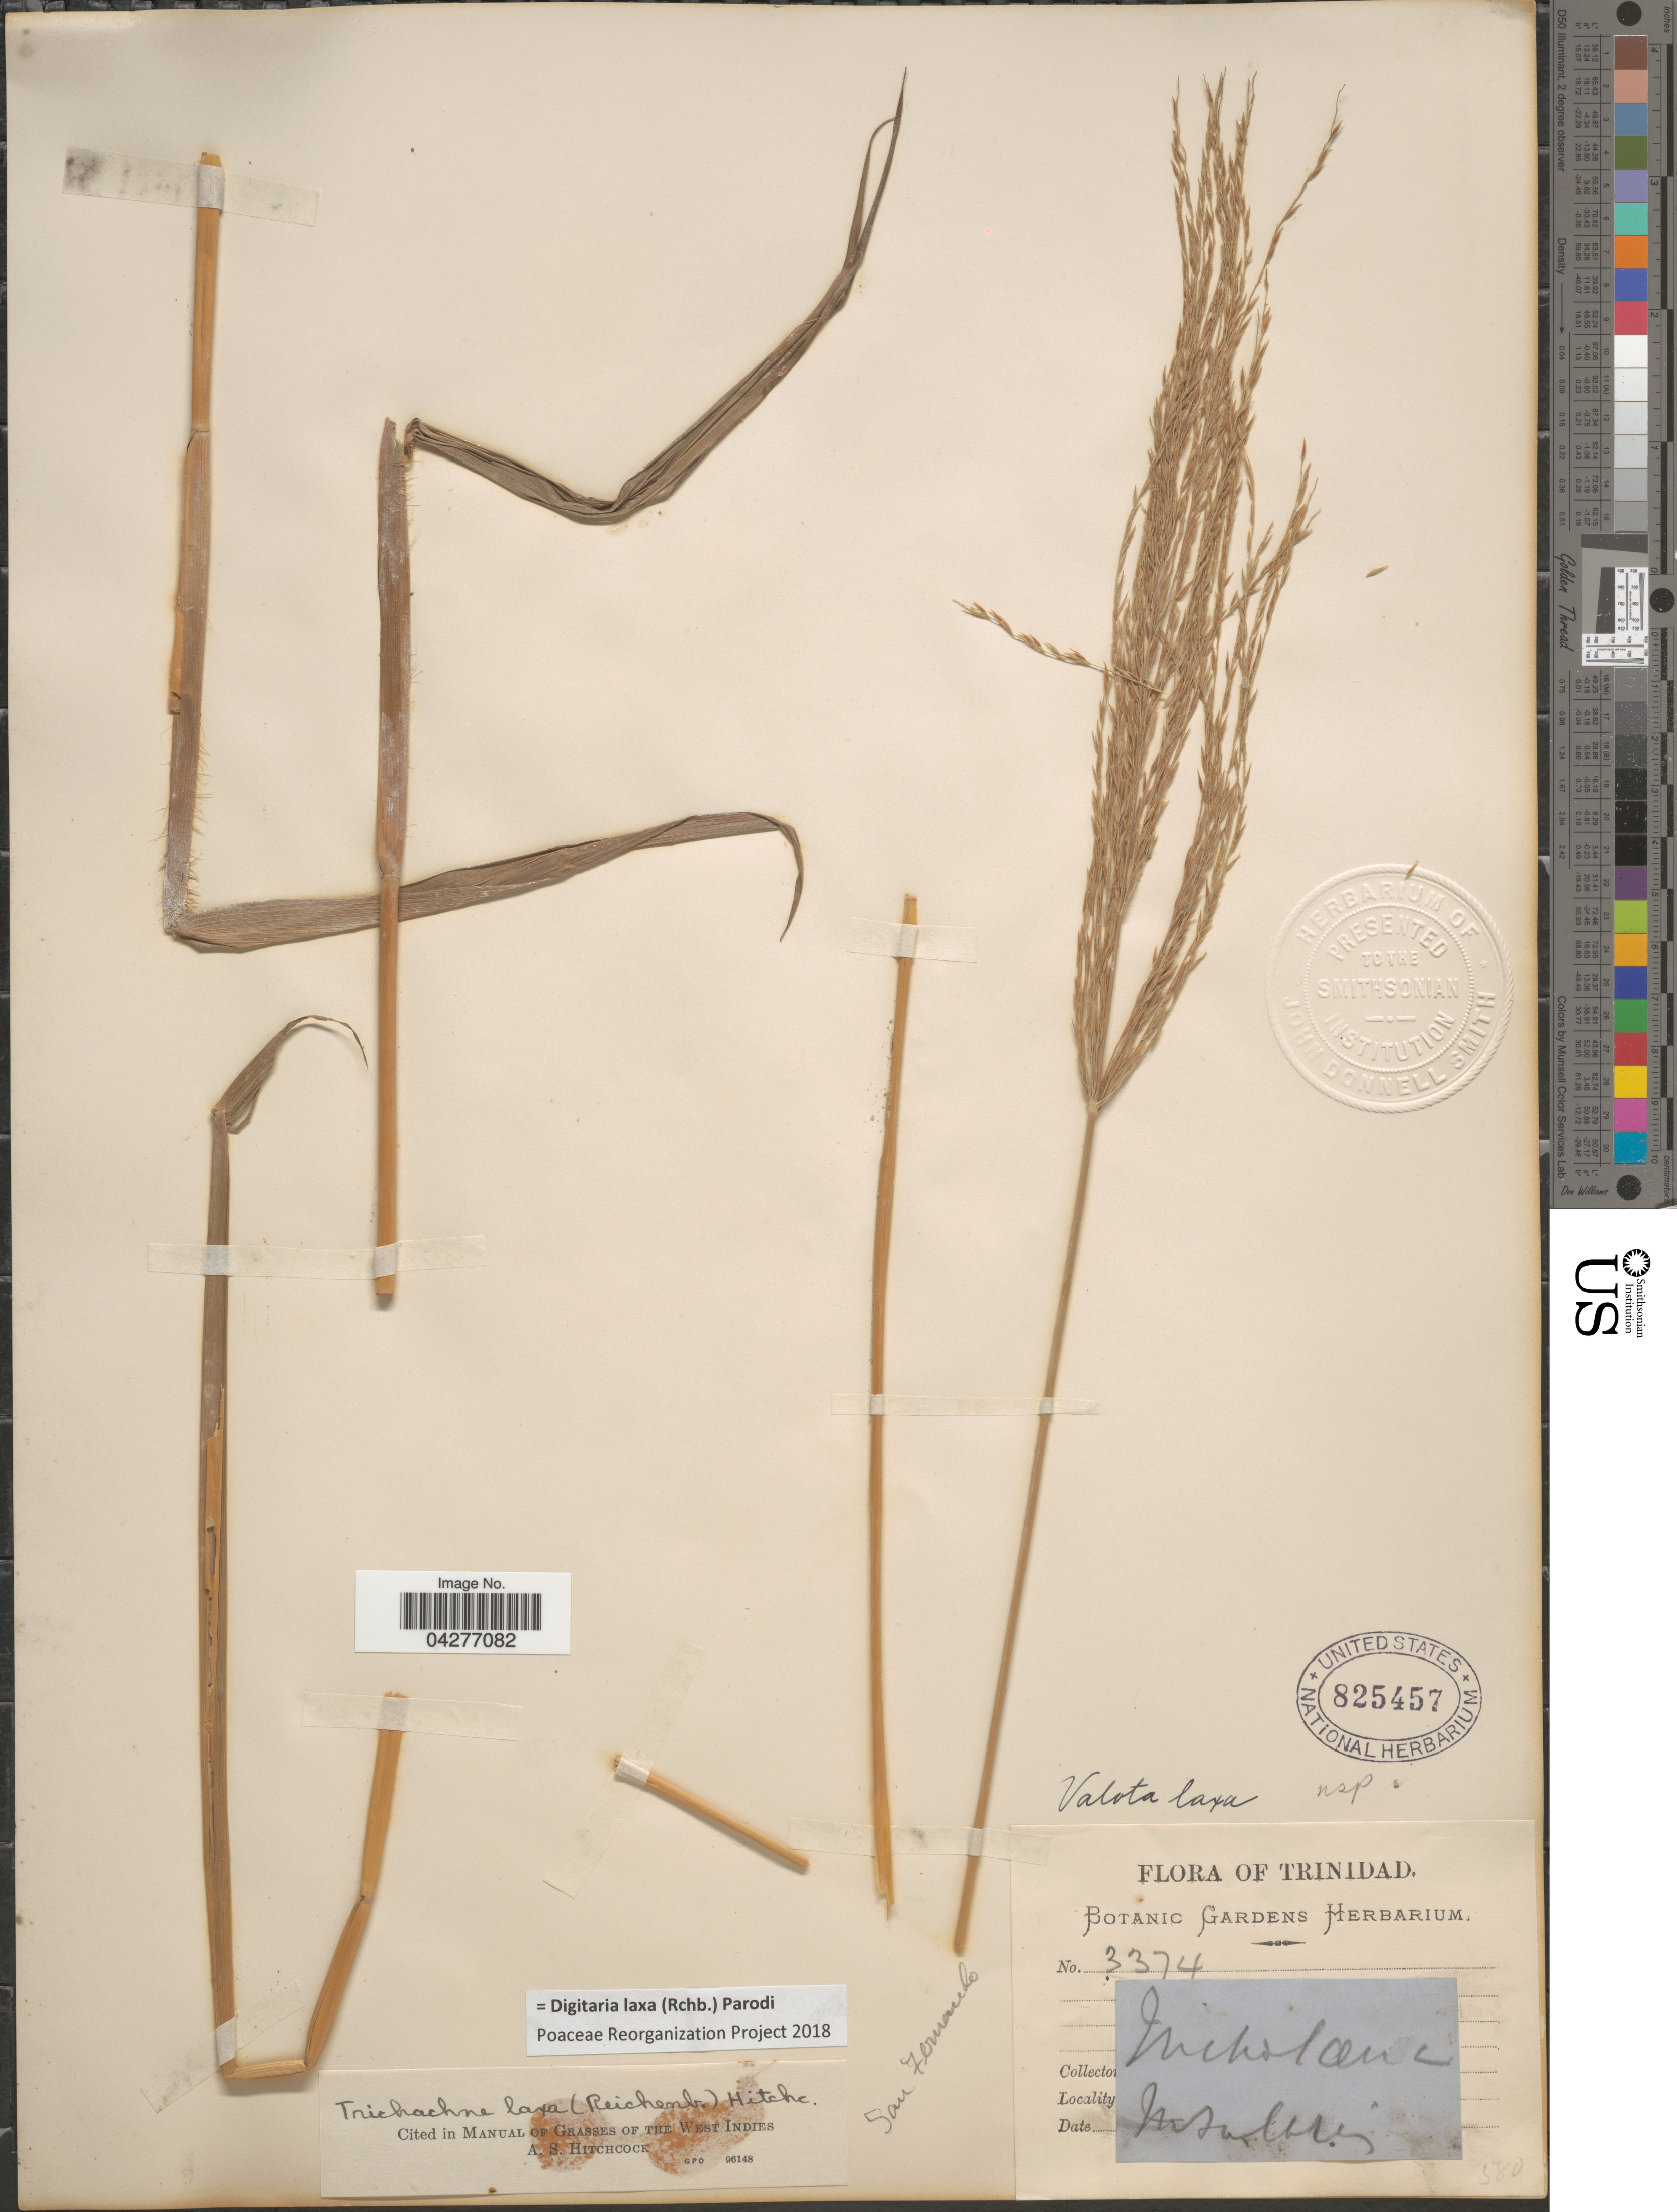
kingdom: Plantae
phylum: Tracheophyta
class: Liliopsida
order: Poales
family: Poaceae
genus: Digitaria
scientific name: Digitaria laxa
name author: (Rchb. ex A. Spreng.) Parodi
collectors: ex herb. Botanic Gardens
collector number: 3374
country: Trinidad and Tobago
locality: Trinidad. San Fernando.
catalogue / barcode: US 825457